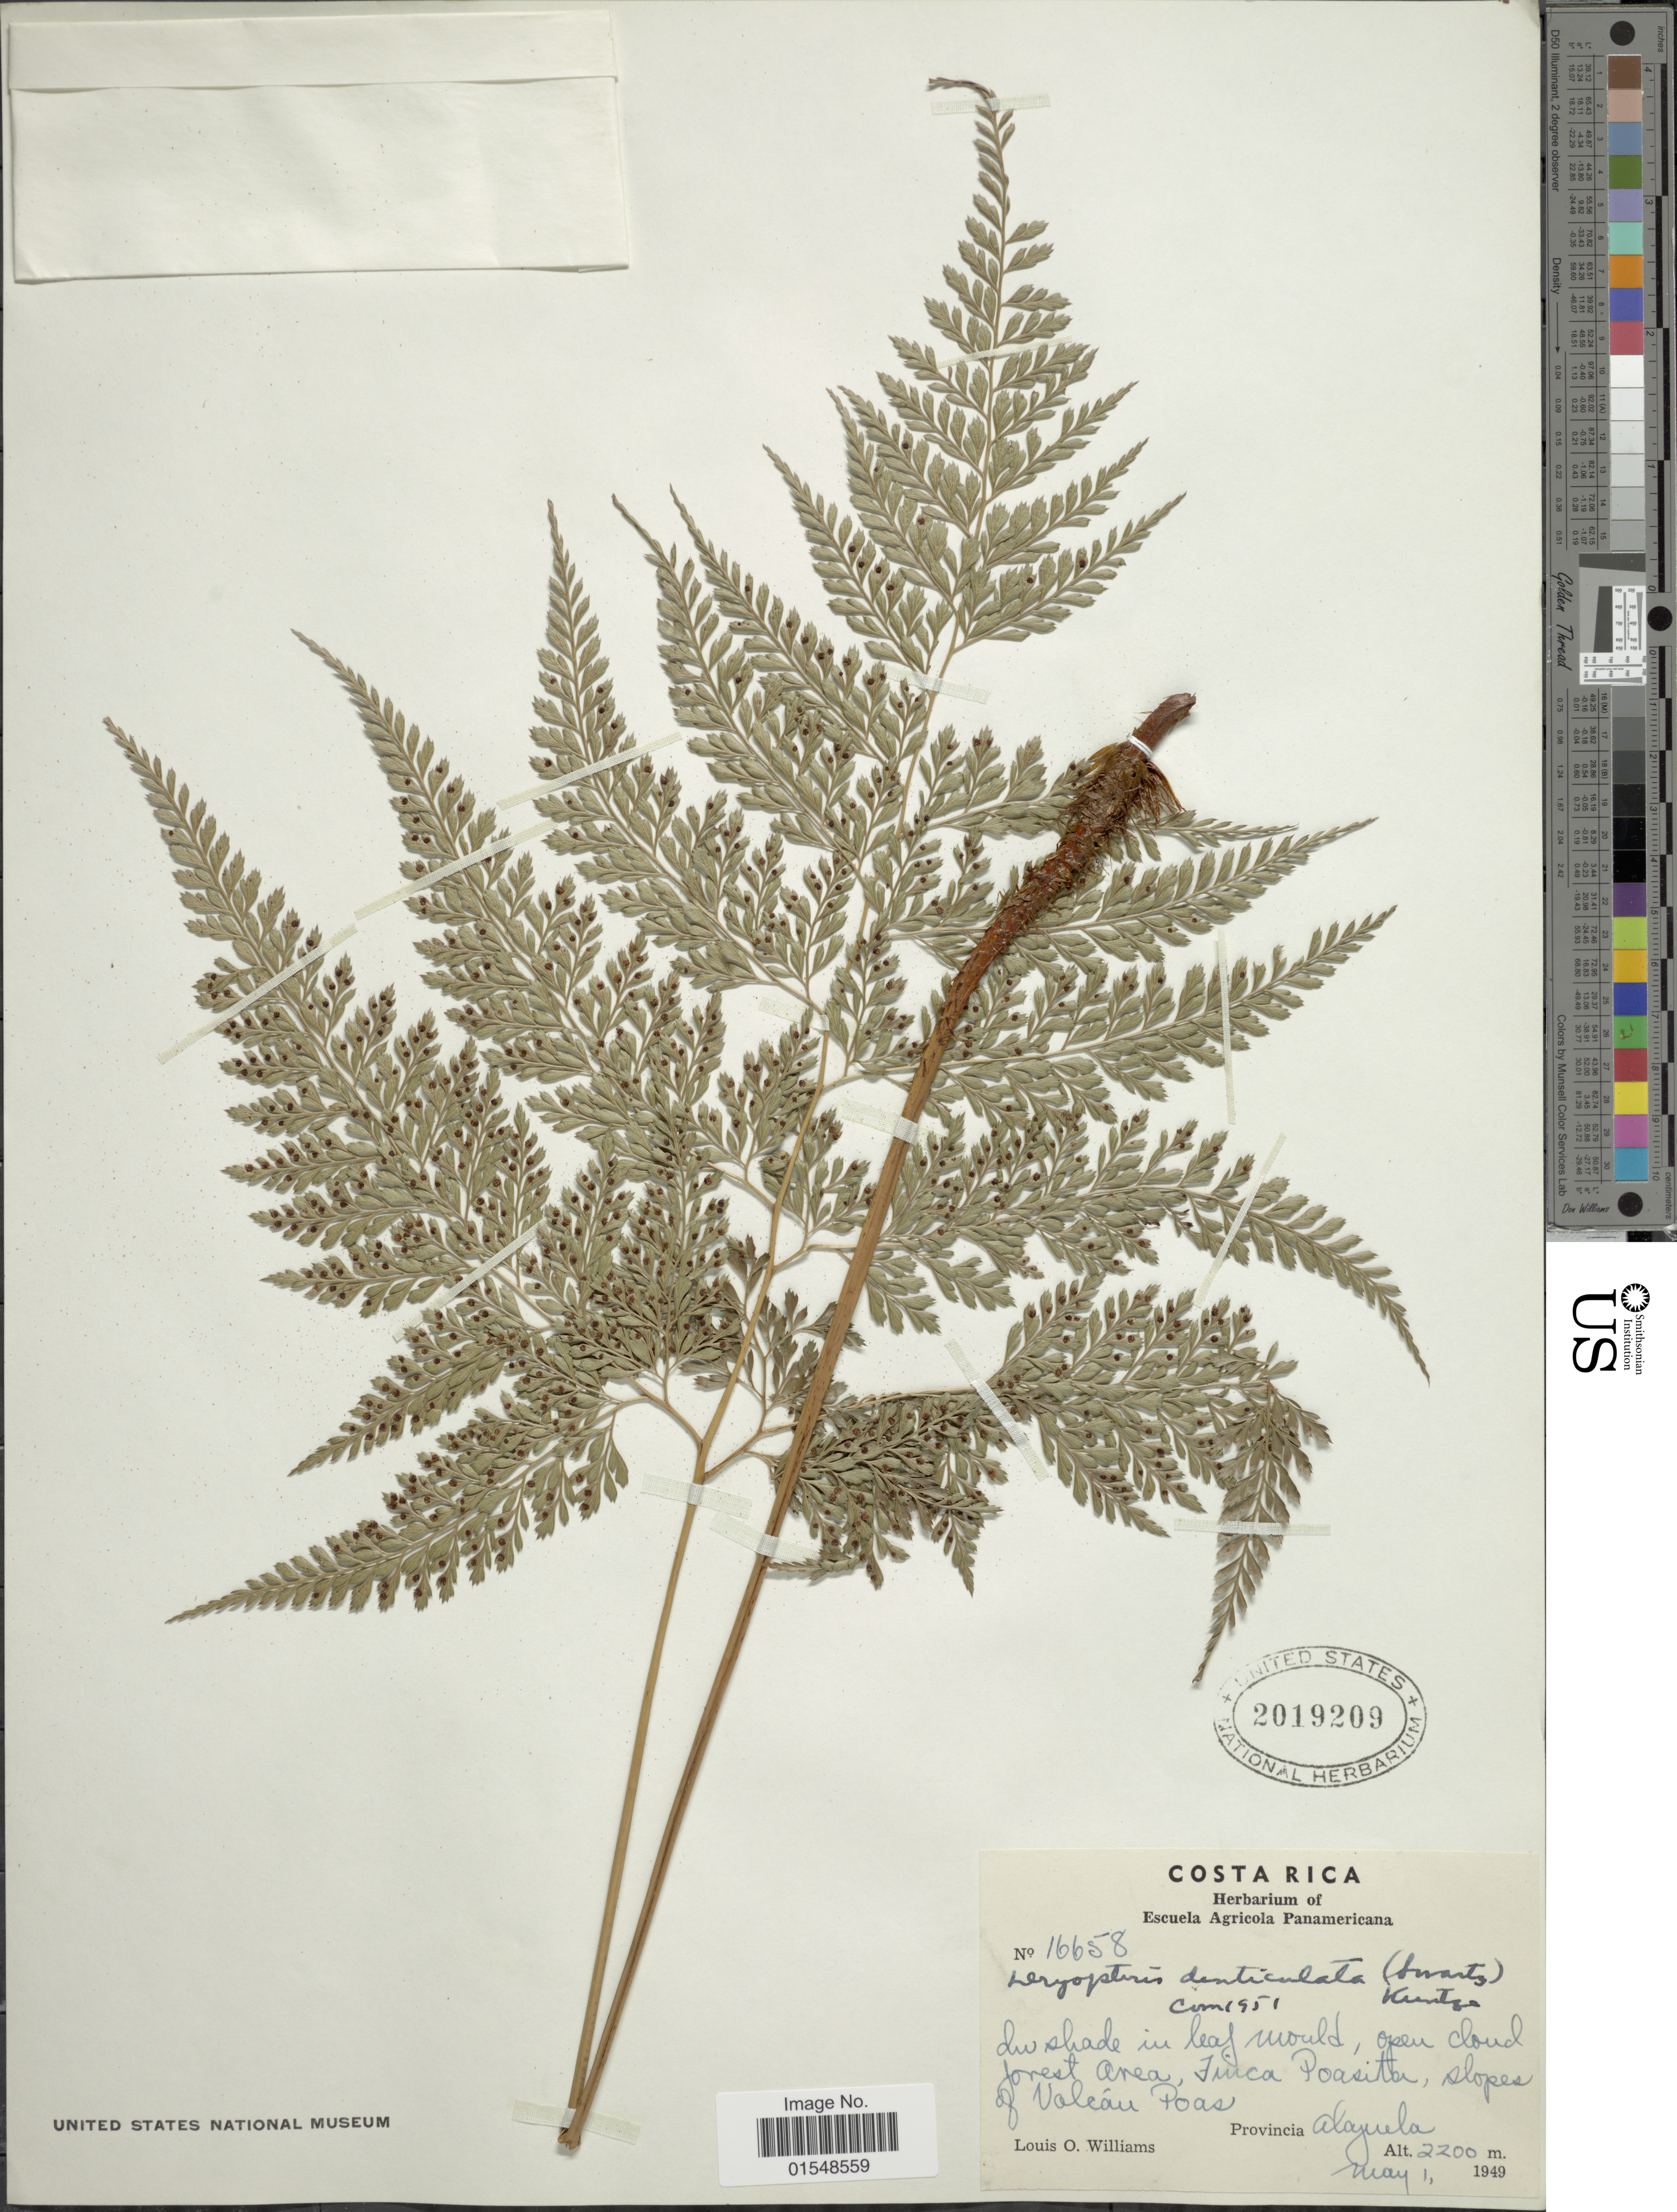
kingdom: Plantae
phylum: Tracheophyta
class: Polypodiopsida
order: Polypodiales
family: Dryopteridaceae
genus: Arachniodes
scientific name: Arachniodes denticulata var. barbensis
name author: (C. Chr.) Lellinger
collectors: L. O. Williams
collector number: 16658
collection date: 1949-05-01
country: Costa Rica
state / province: Alajuela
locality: Finca Poasita, slopes of Volcán Poás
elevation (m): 2200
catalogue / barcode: US 2019209